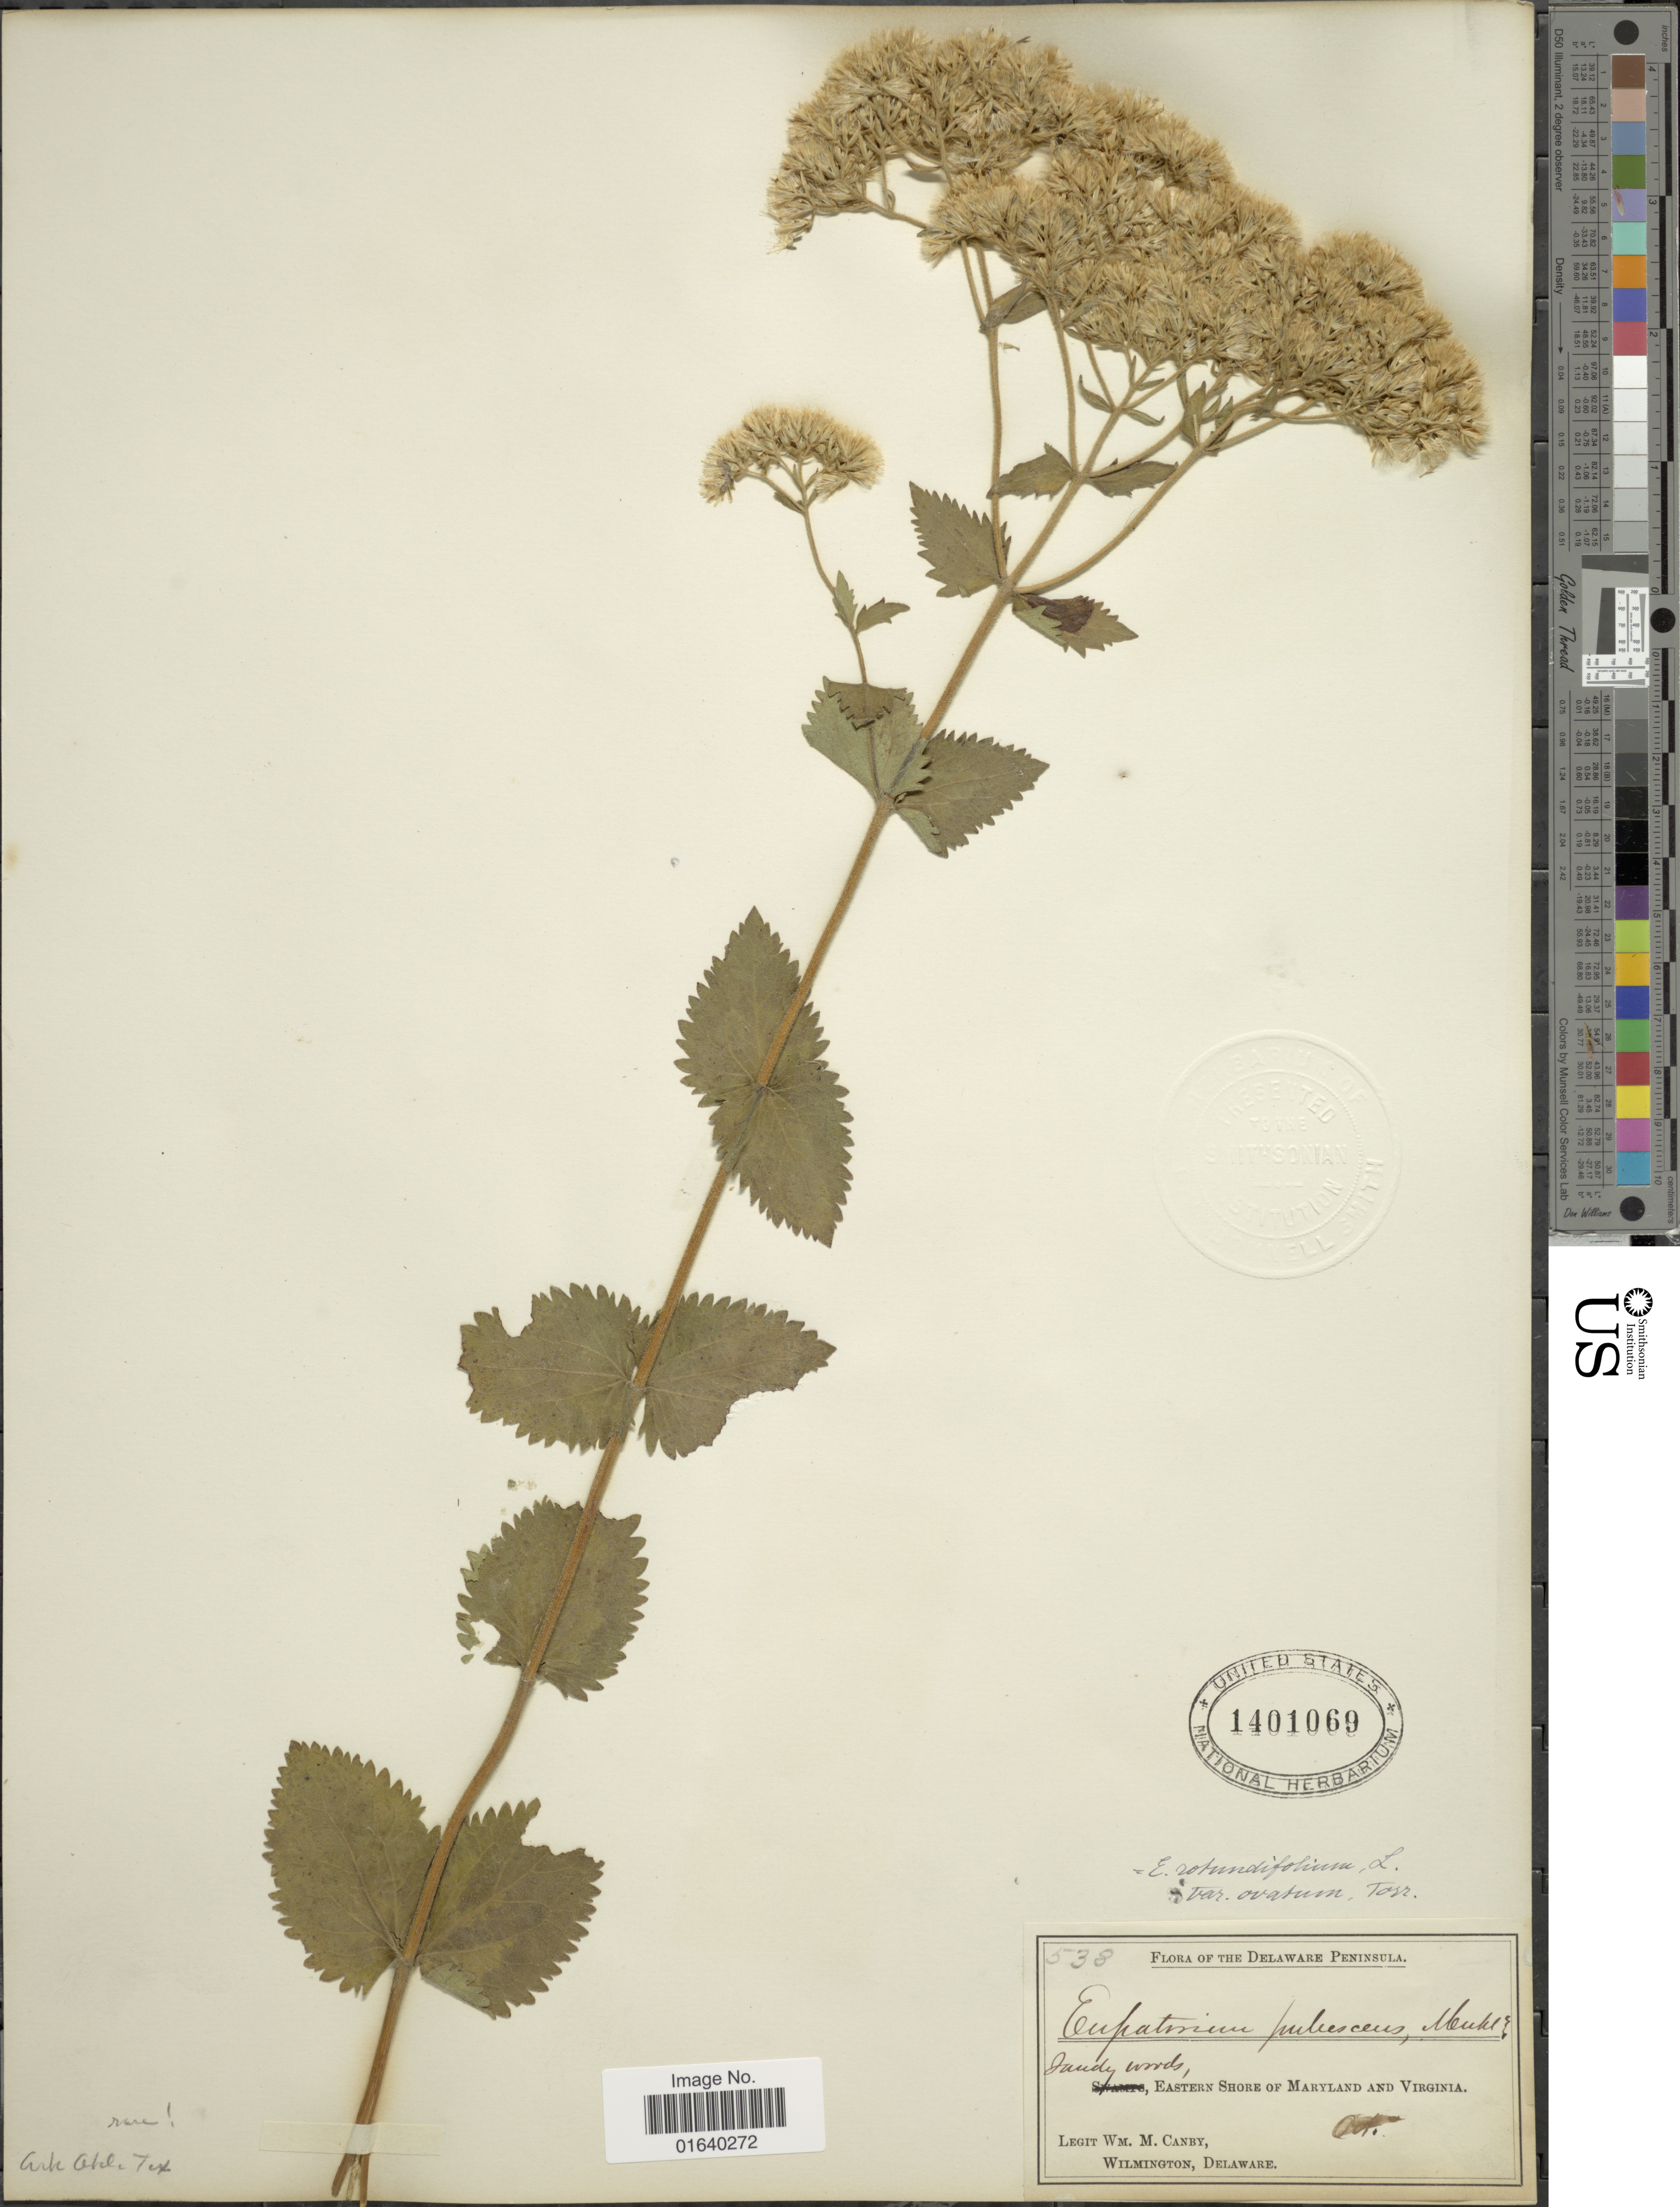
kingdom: Plantae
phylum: Tracheophyta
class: Magnoliopsida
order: Asterales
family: Asteraceae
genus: Eupatorium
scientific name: Eupatorium rotundifolium var. ovatum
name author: (Bigelow) J.D. Montgom. & Fairbrothers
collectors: W. M. Canby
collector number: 538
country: United States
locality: The Delaware Peninsula, Sandy woods, Eastern Shore of Maryland and Virginia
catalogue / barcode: US 1401069